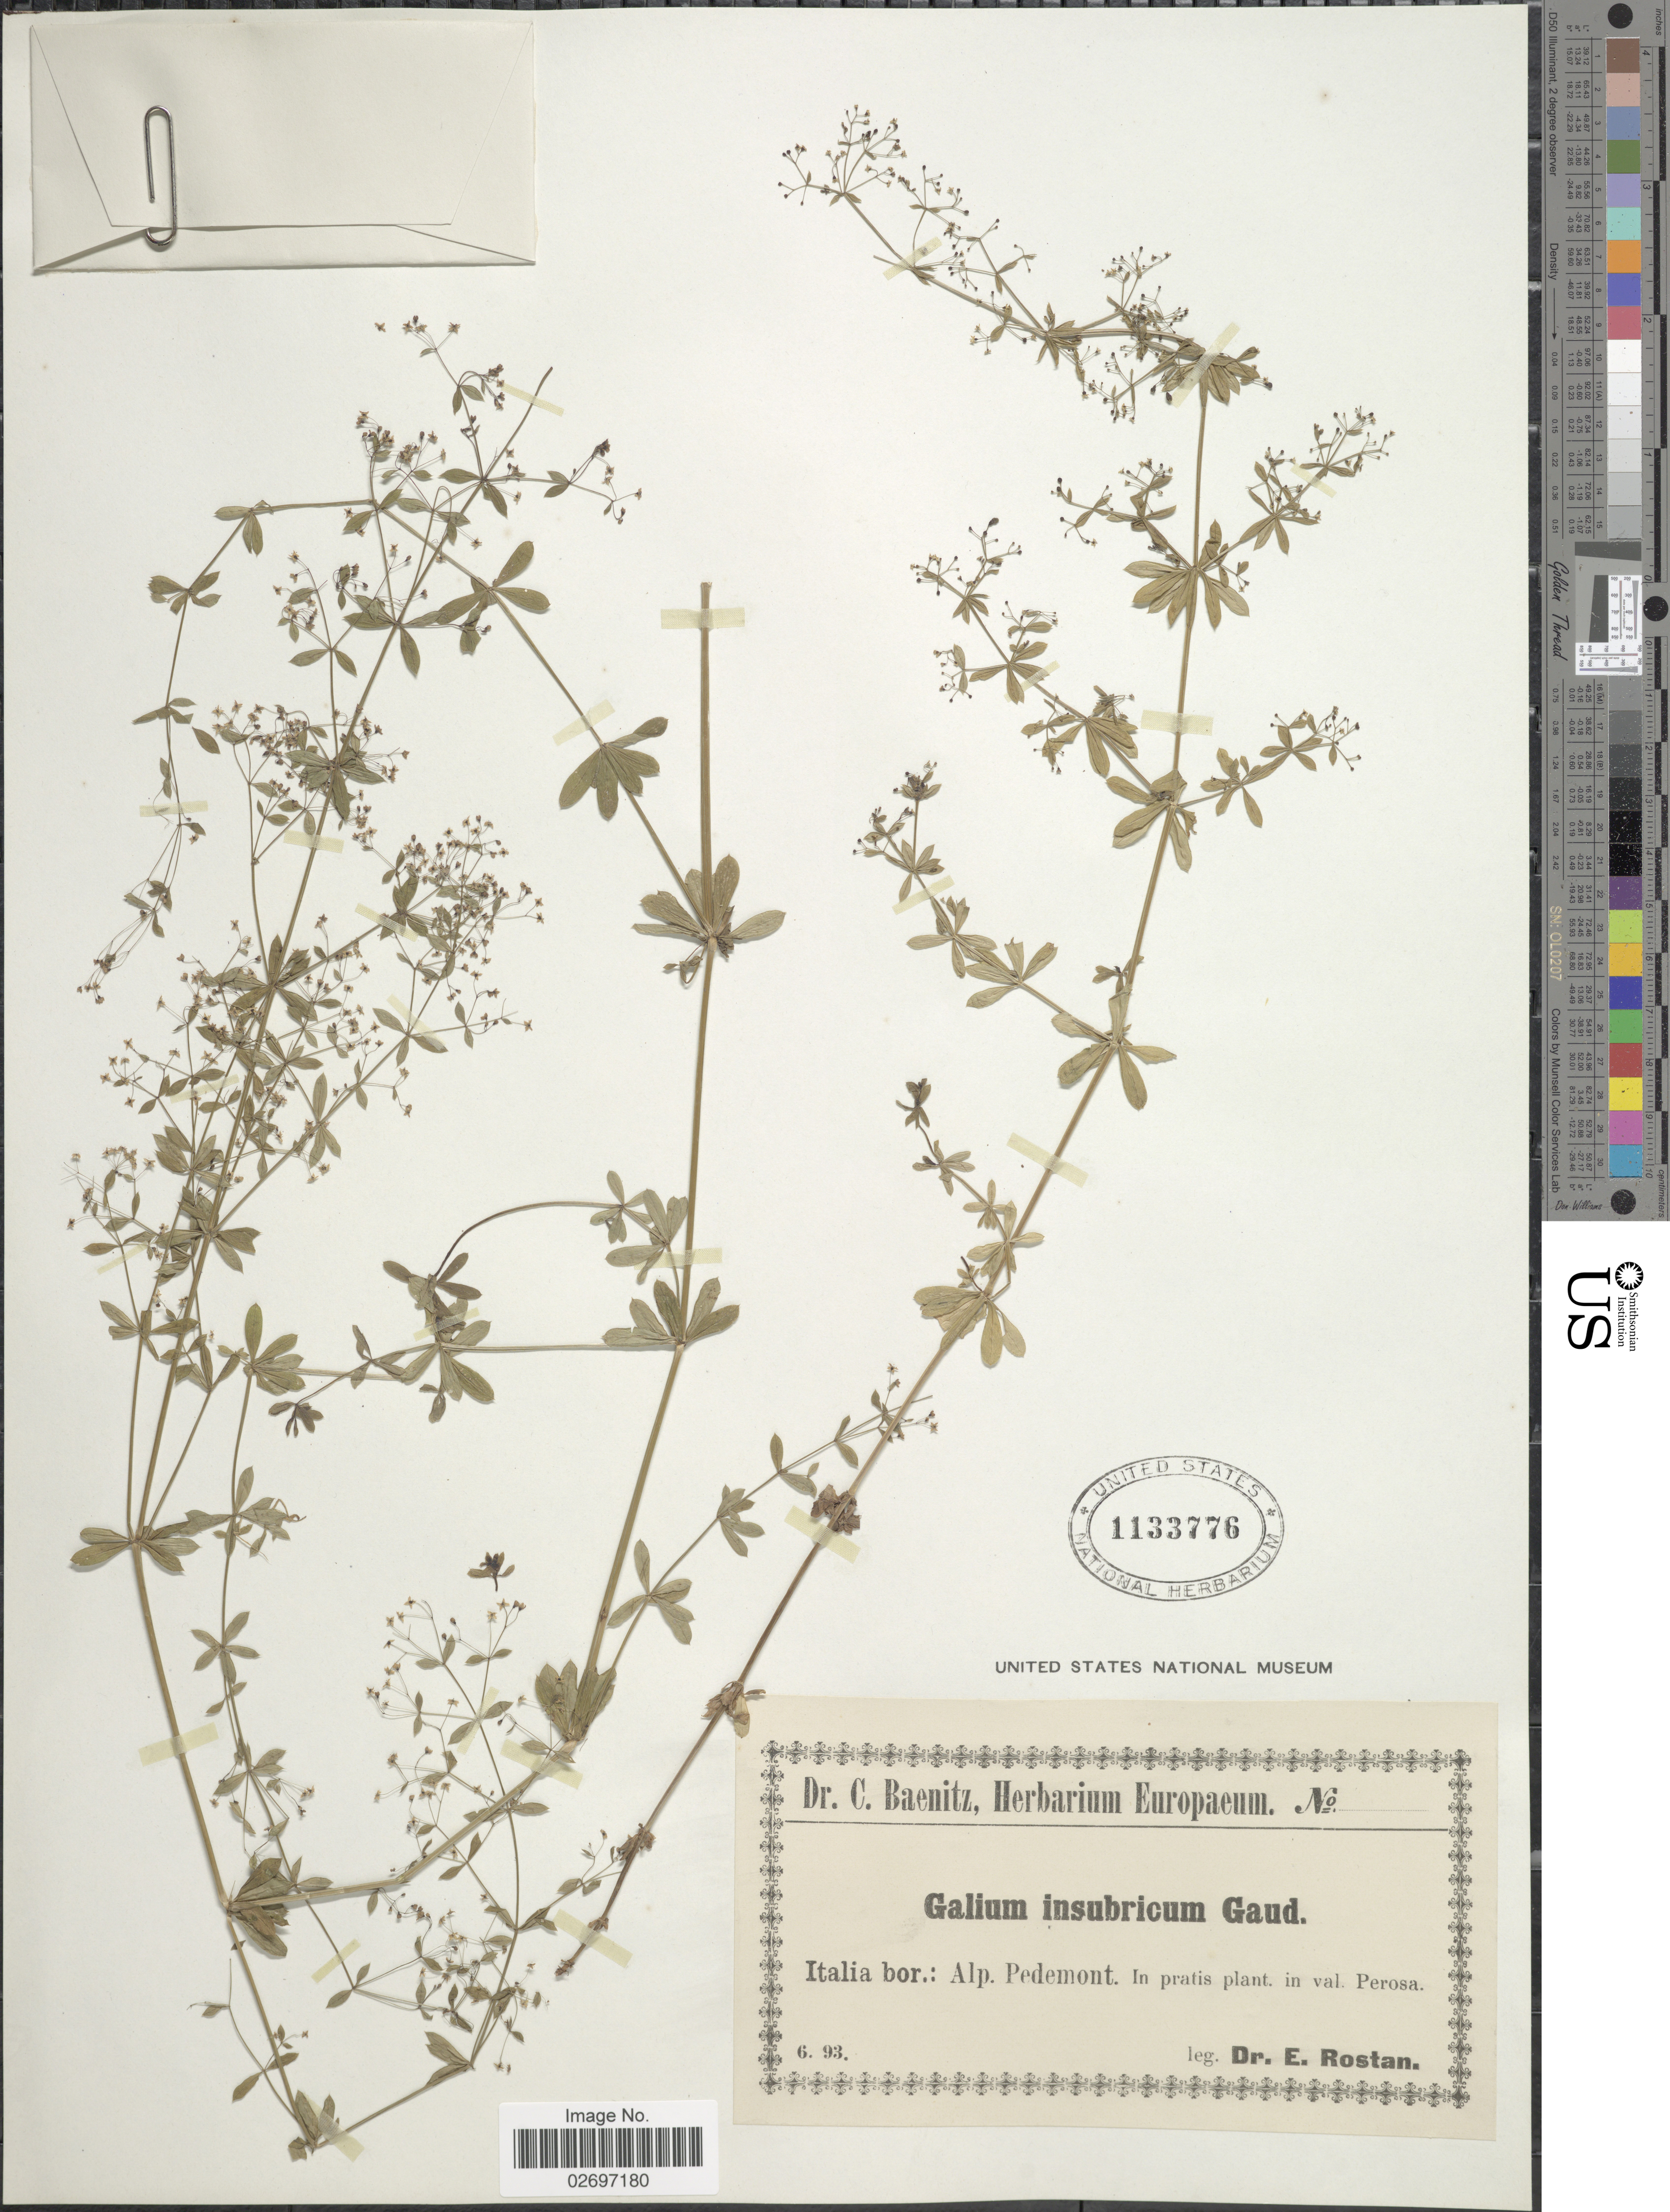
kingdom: Plantae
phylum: Tracheophyta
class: Magnoliopsida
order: Gentianales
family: Rubiaceae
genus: Galium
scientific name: Galium insubricum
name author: Gaudin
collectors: E. Rostan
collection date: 1893-06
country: Italy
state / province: Piedmont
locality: Italia bor.: Alp. Pedemont. In pratis plant. in val. Perosa.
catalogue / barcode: US 1133776